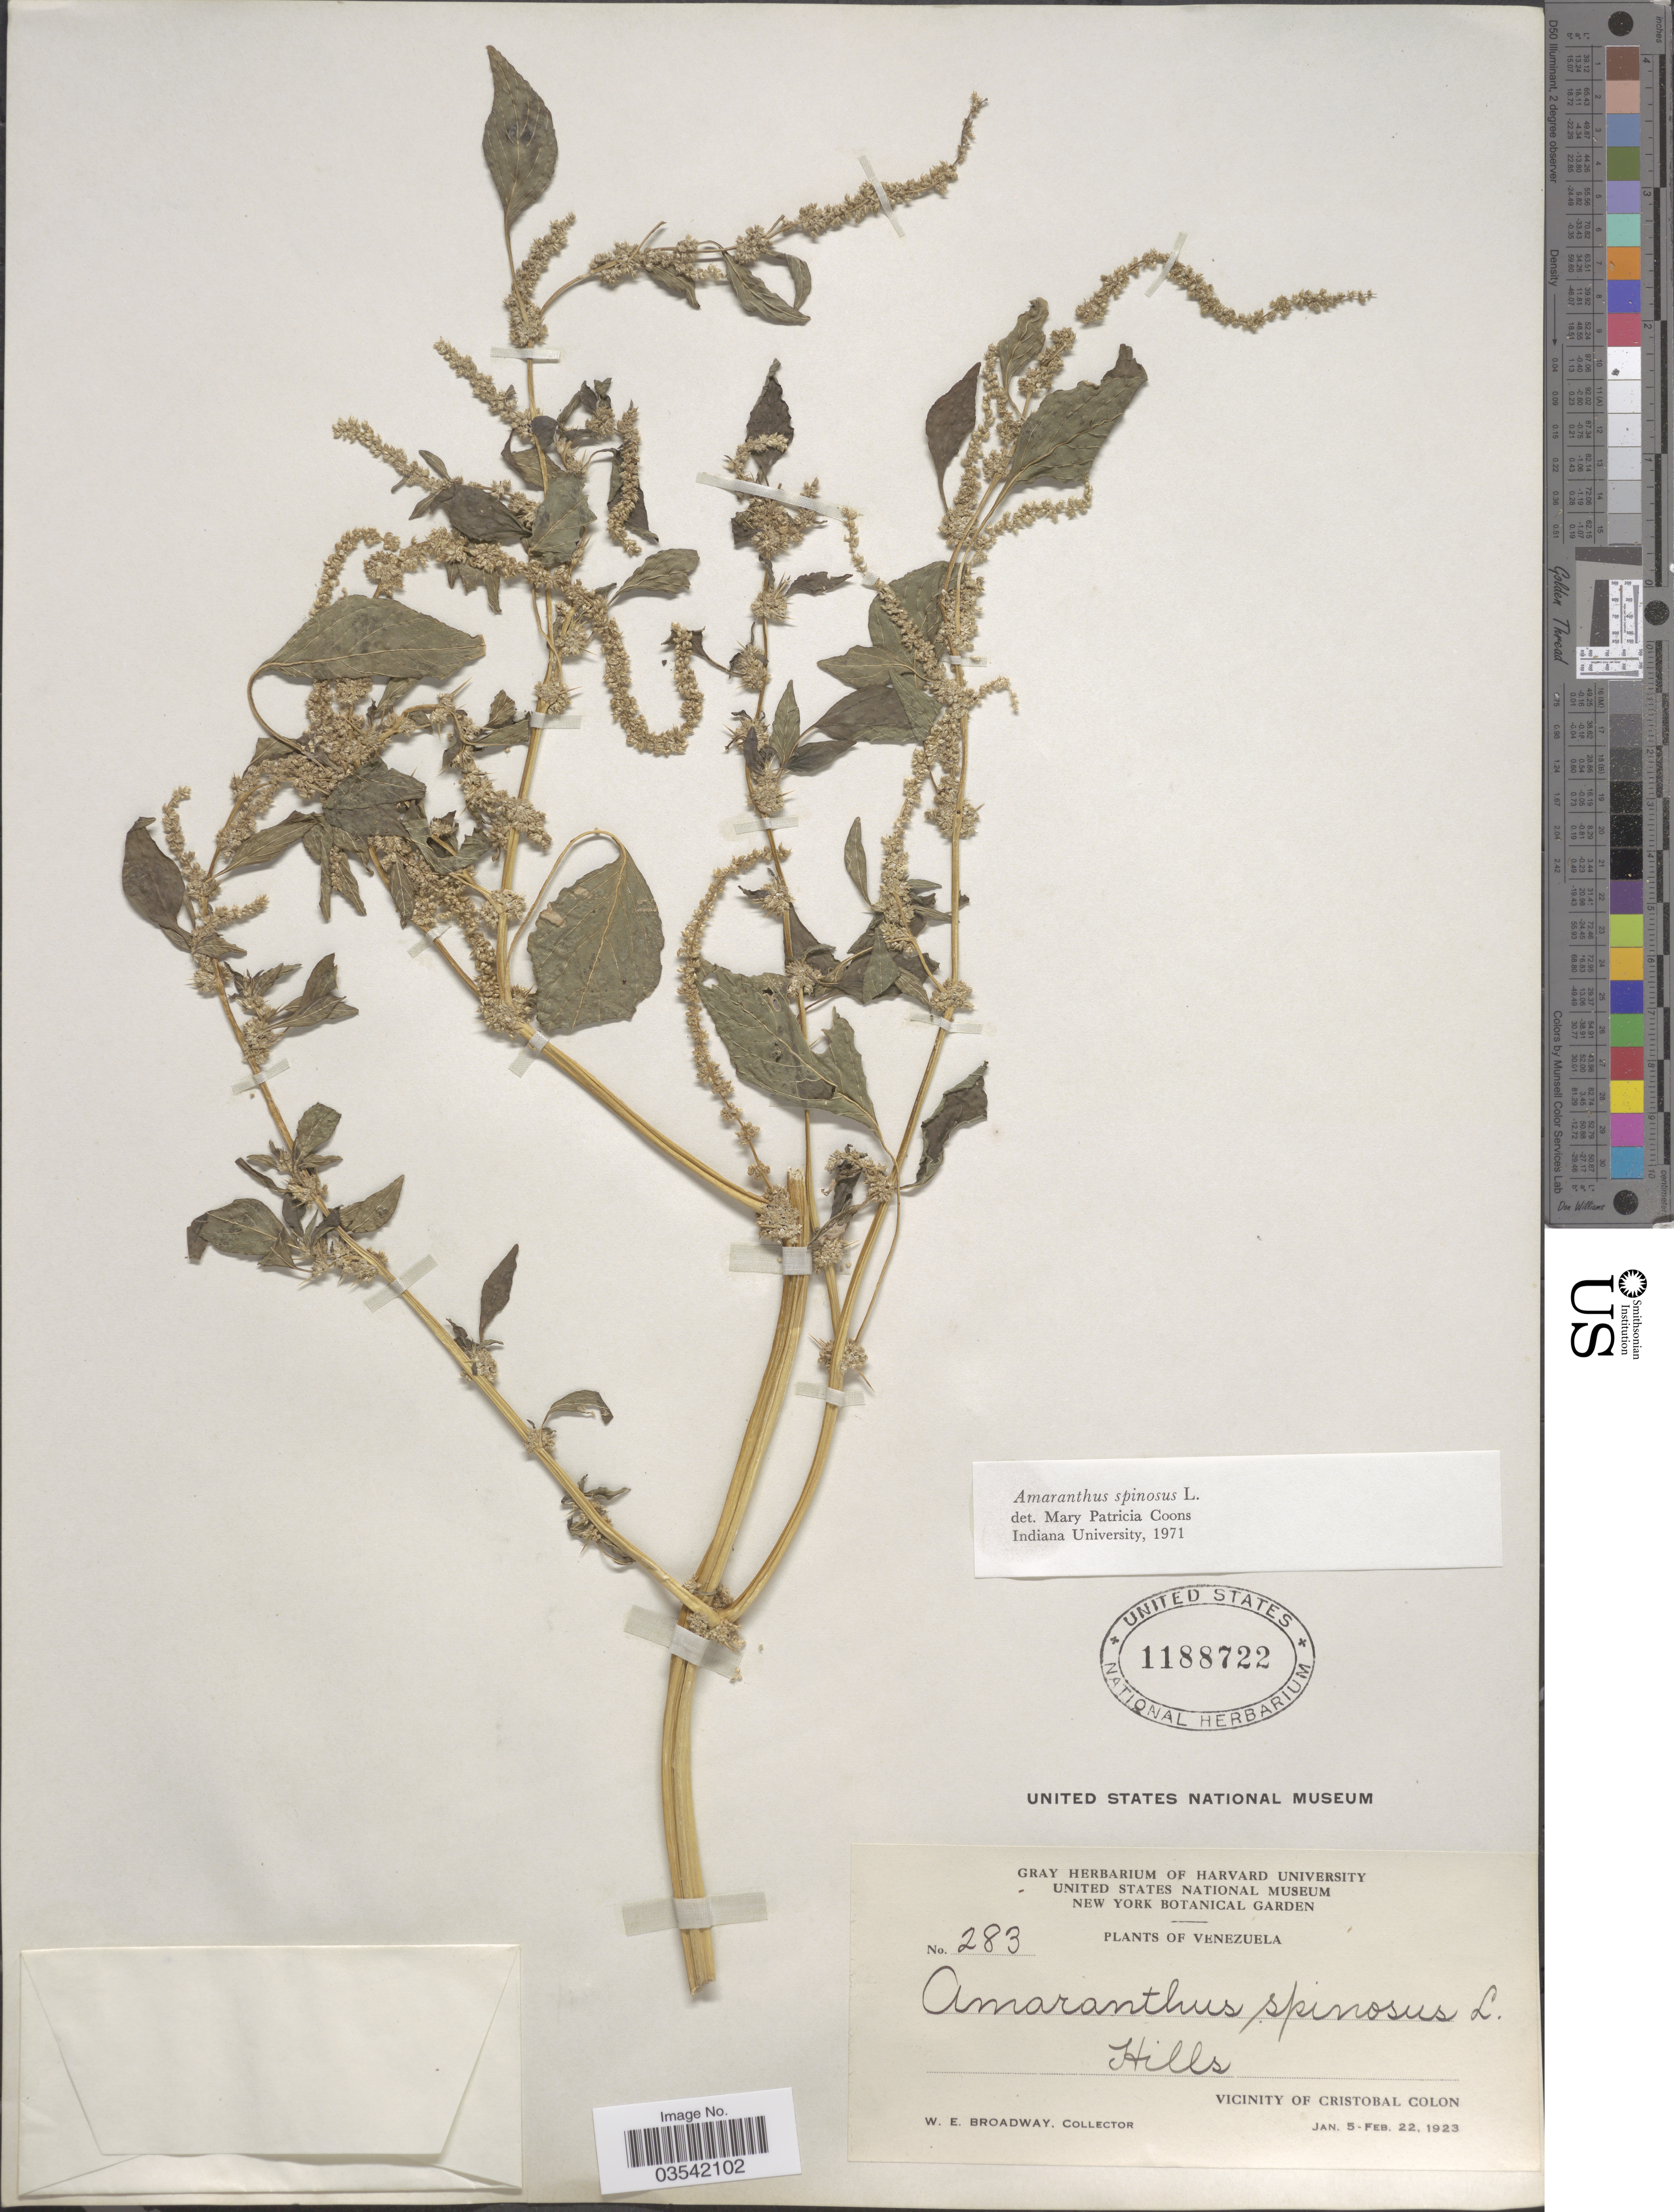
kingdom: Plantae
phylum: Tracheophyta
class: Magnoliopsida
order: Caryophyllales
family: Amaranthaceae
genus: Amaranthus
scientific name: Amaranthus spinosus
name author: L.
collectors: W. E. Broadway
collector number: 283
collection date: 1923-01-05/1923-02-22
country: Venezuela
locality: Vicinity of Cristobal Colon.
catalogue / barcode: US 1188722